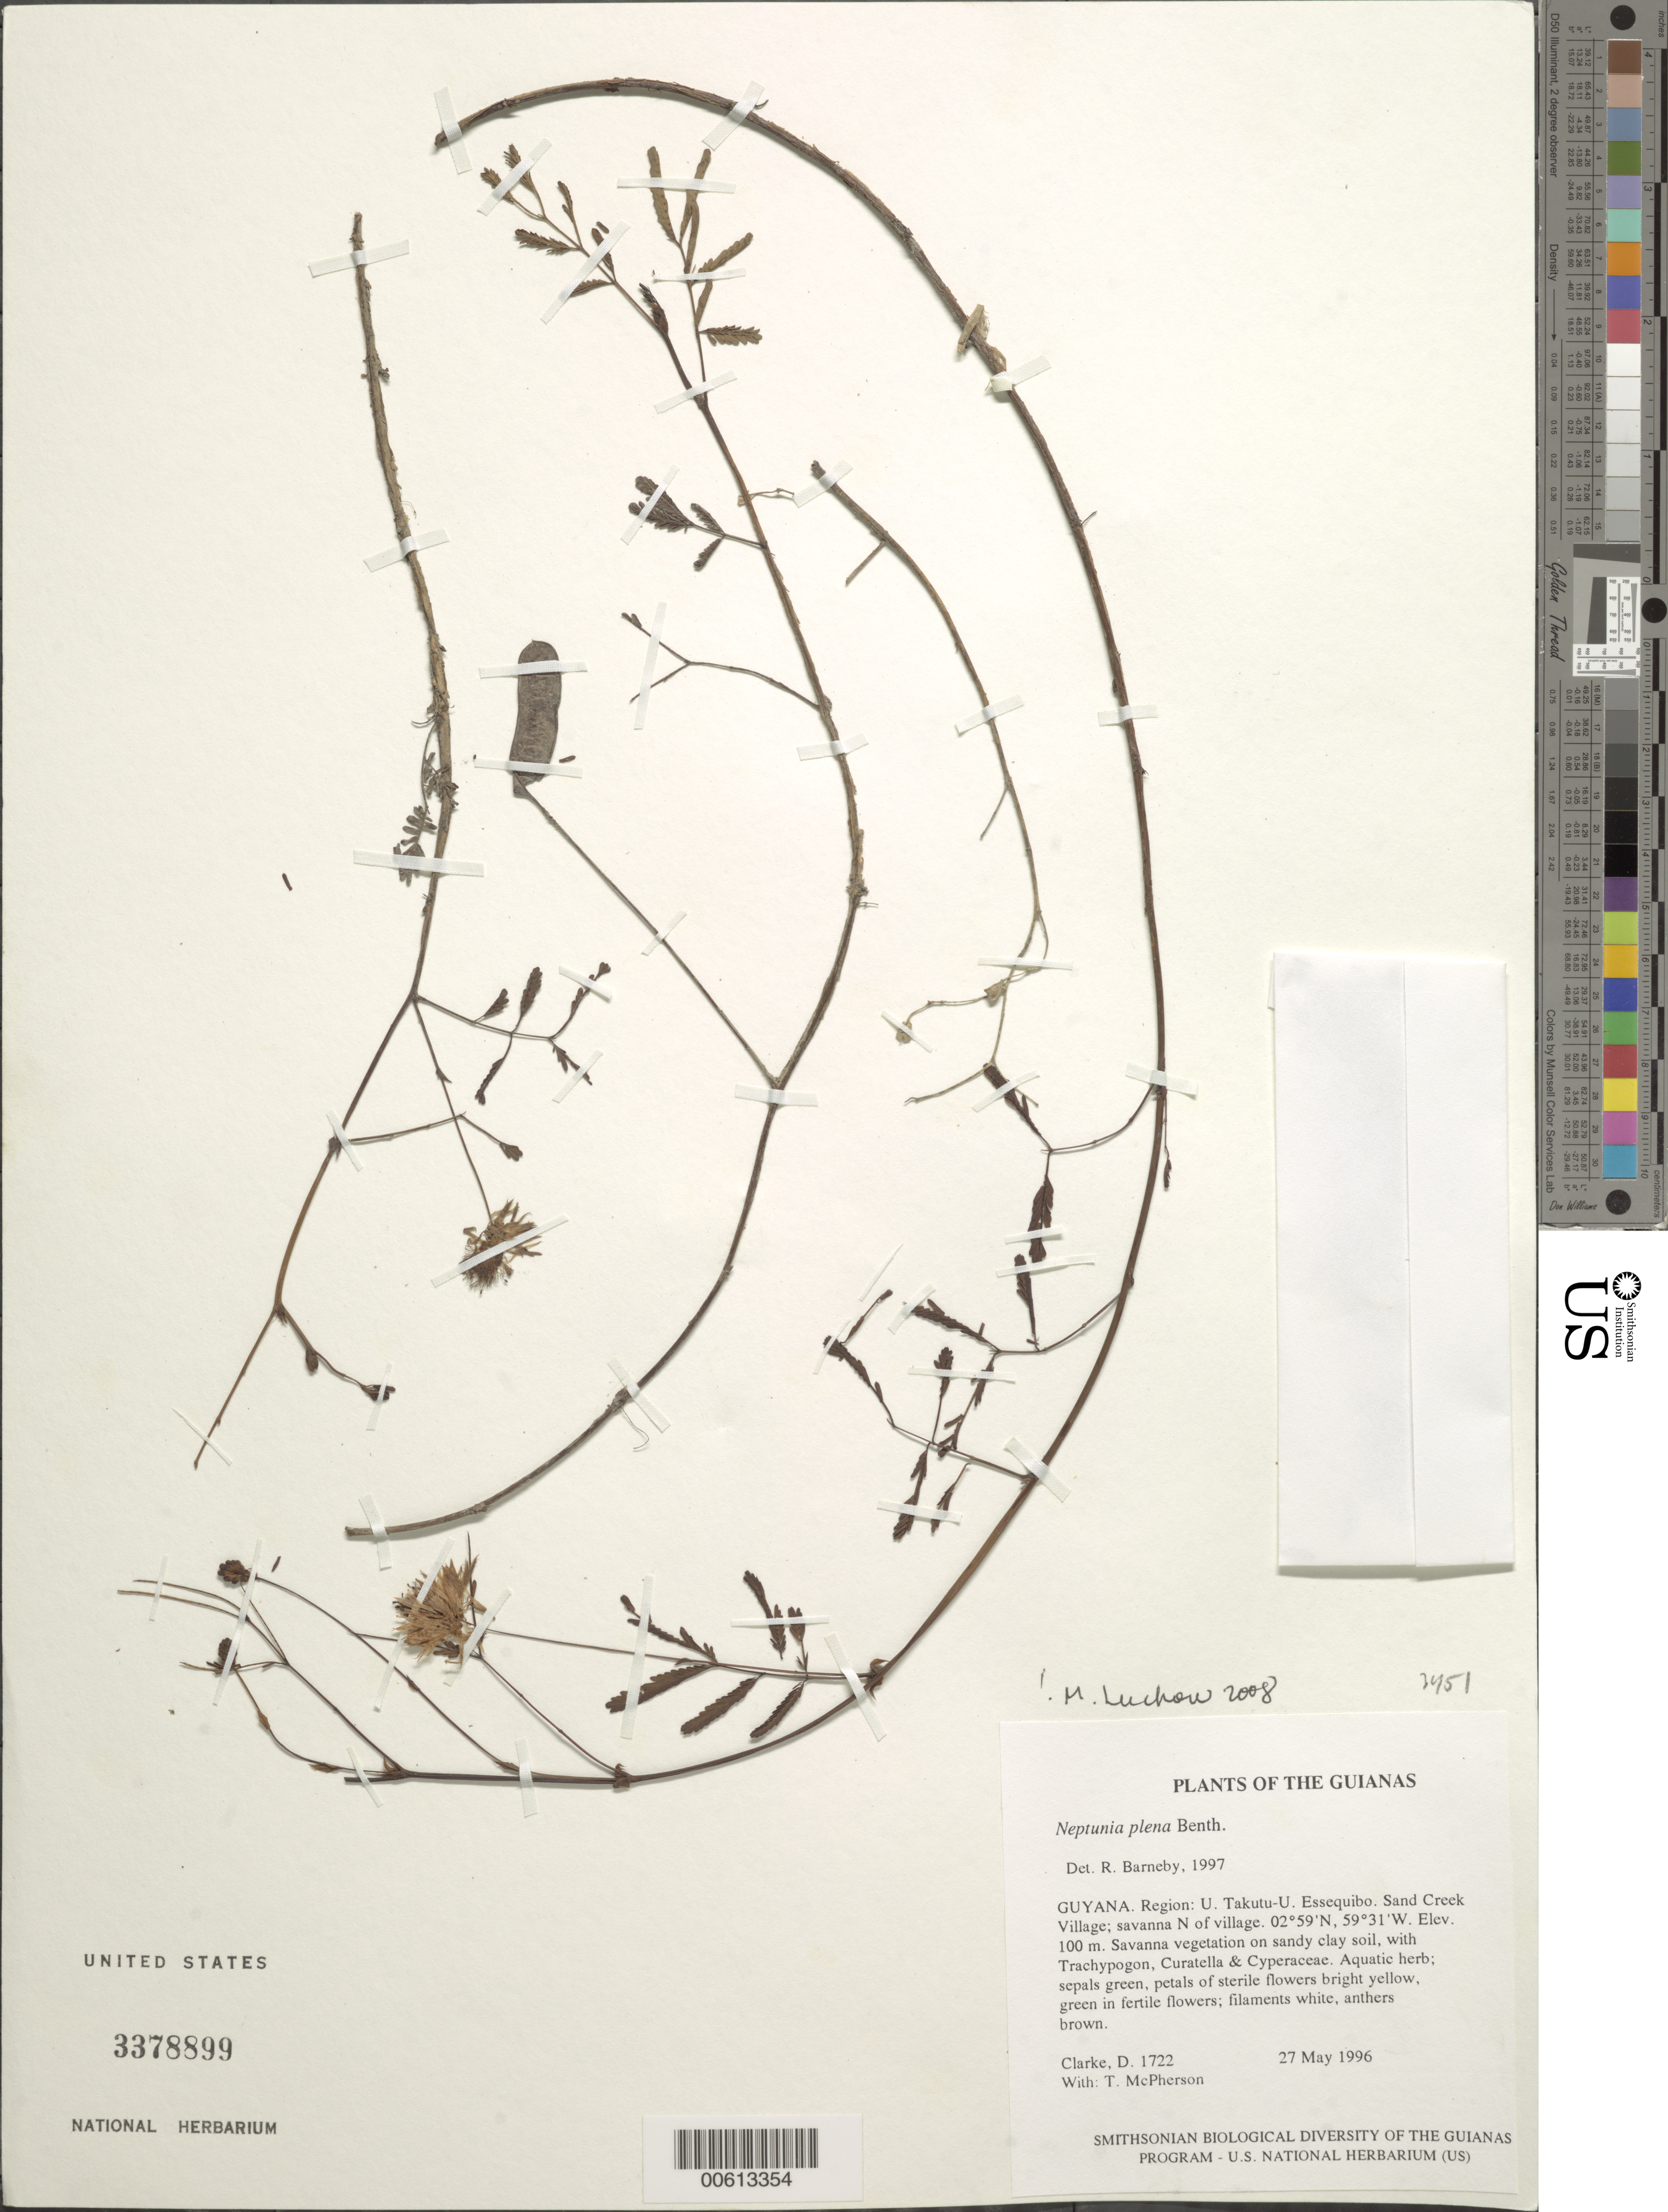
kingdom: Plantae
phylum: Tracheophyta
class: Magnoliopsida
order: Fabales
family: Fabaceae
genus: Neptunia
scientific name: Neptunia plena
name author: (L.) Benth.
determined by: Barneby, Rupert C., (NY)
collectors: H. D. Clarke & T. McPherson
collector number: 1722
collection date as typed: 27 May 1996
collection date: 1996-05-27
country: Guyana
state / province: U. Takutu-U. Essequibo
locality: Sand Creek Village; savanna N of village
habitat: Savanna vegetation on sandy clay soil, with Trachypogon, Curatella & Cyperaceae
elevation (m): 100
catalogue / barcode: US 3378899